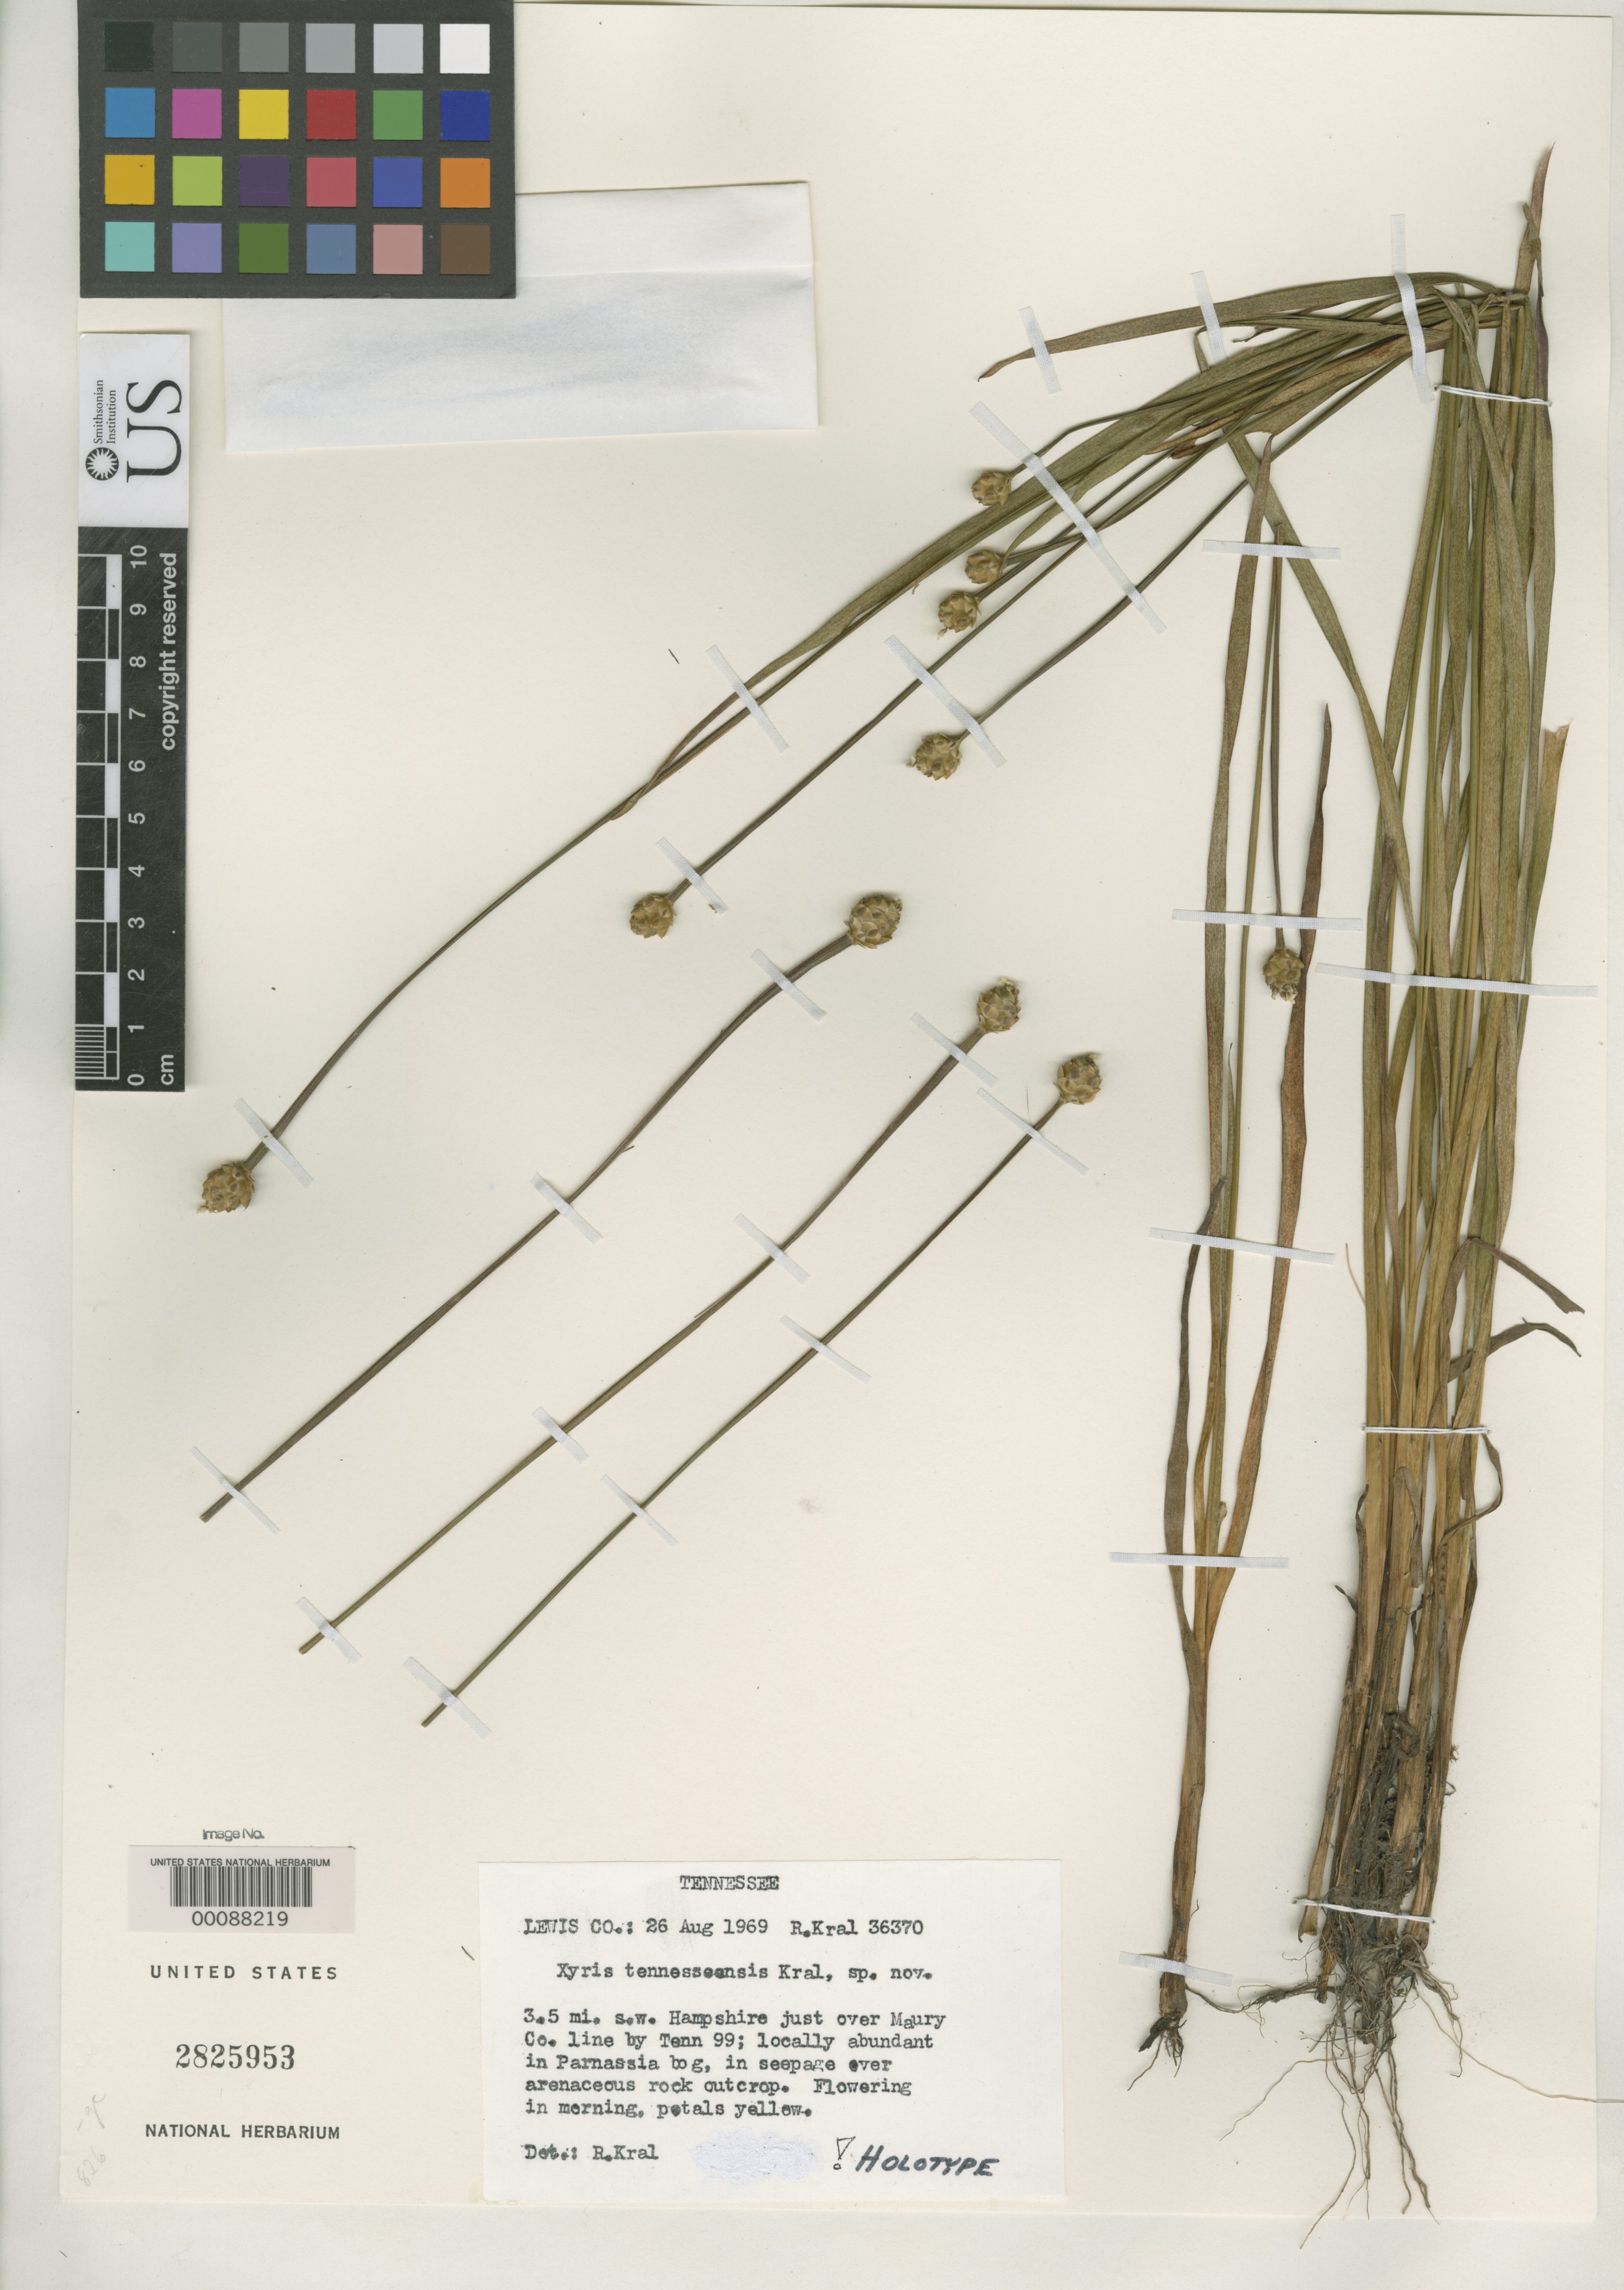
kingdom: Plantae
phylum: Tracheophyta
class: Liliopsida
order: Poales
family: Xyridaceae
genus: Xyris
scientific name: Xyris tennesseensis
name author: Kral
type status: Holotype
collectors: R. Kral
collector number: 36370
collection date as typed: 26 Aug 1969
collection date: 1969-08-26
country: United States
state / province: Tennessee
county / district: Lewis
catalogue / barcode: US 2825953